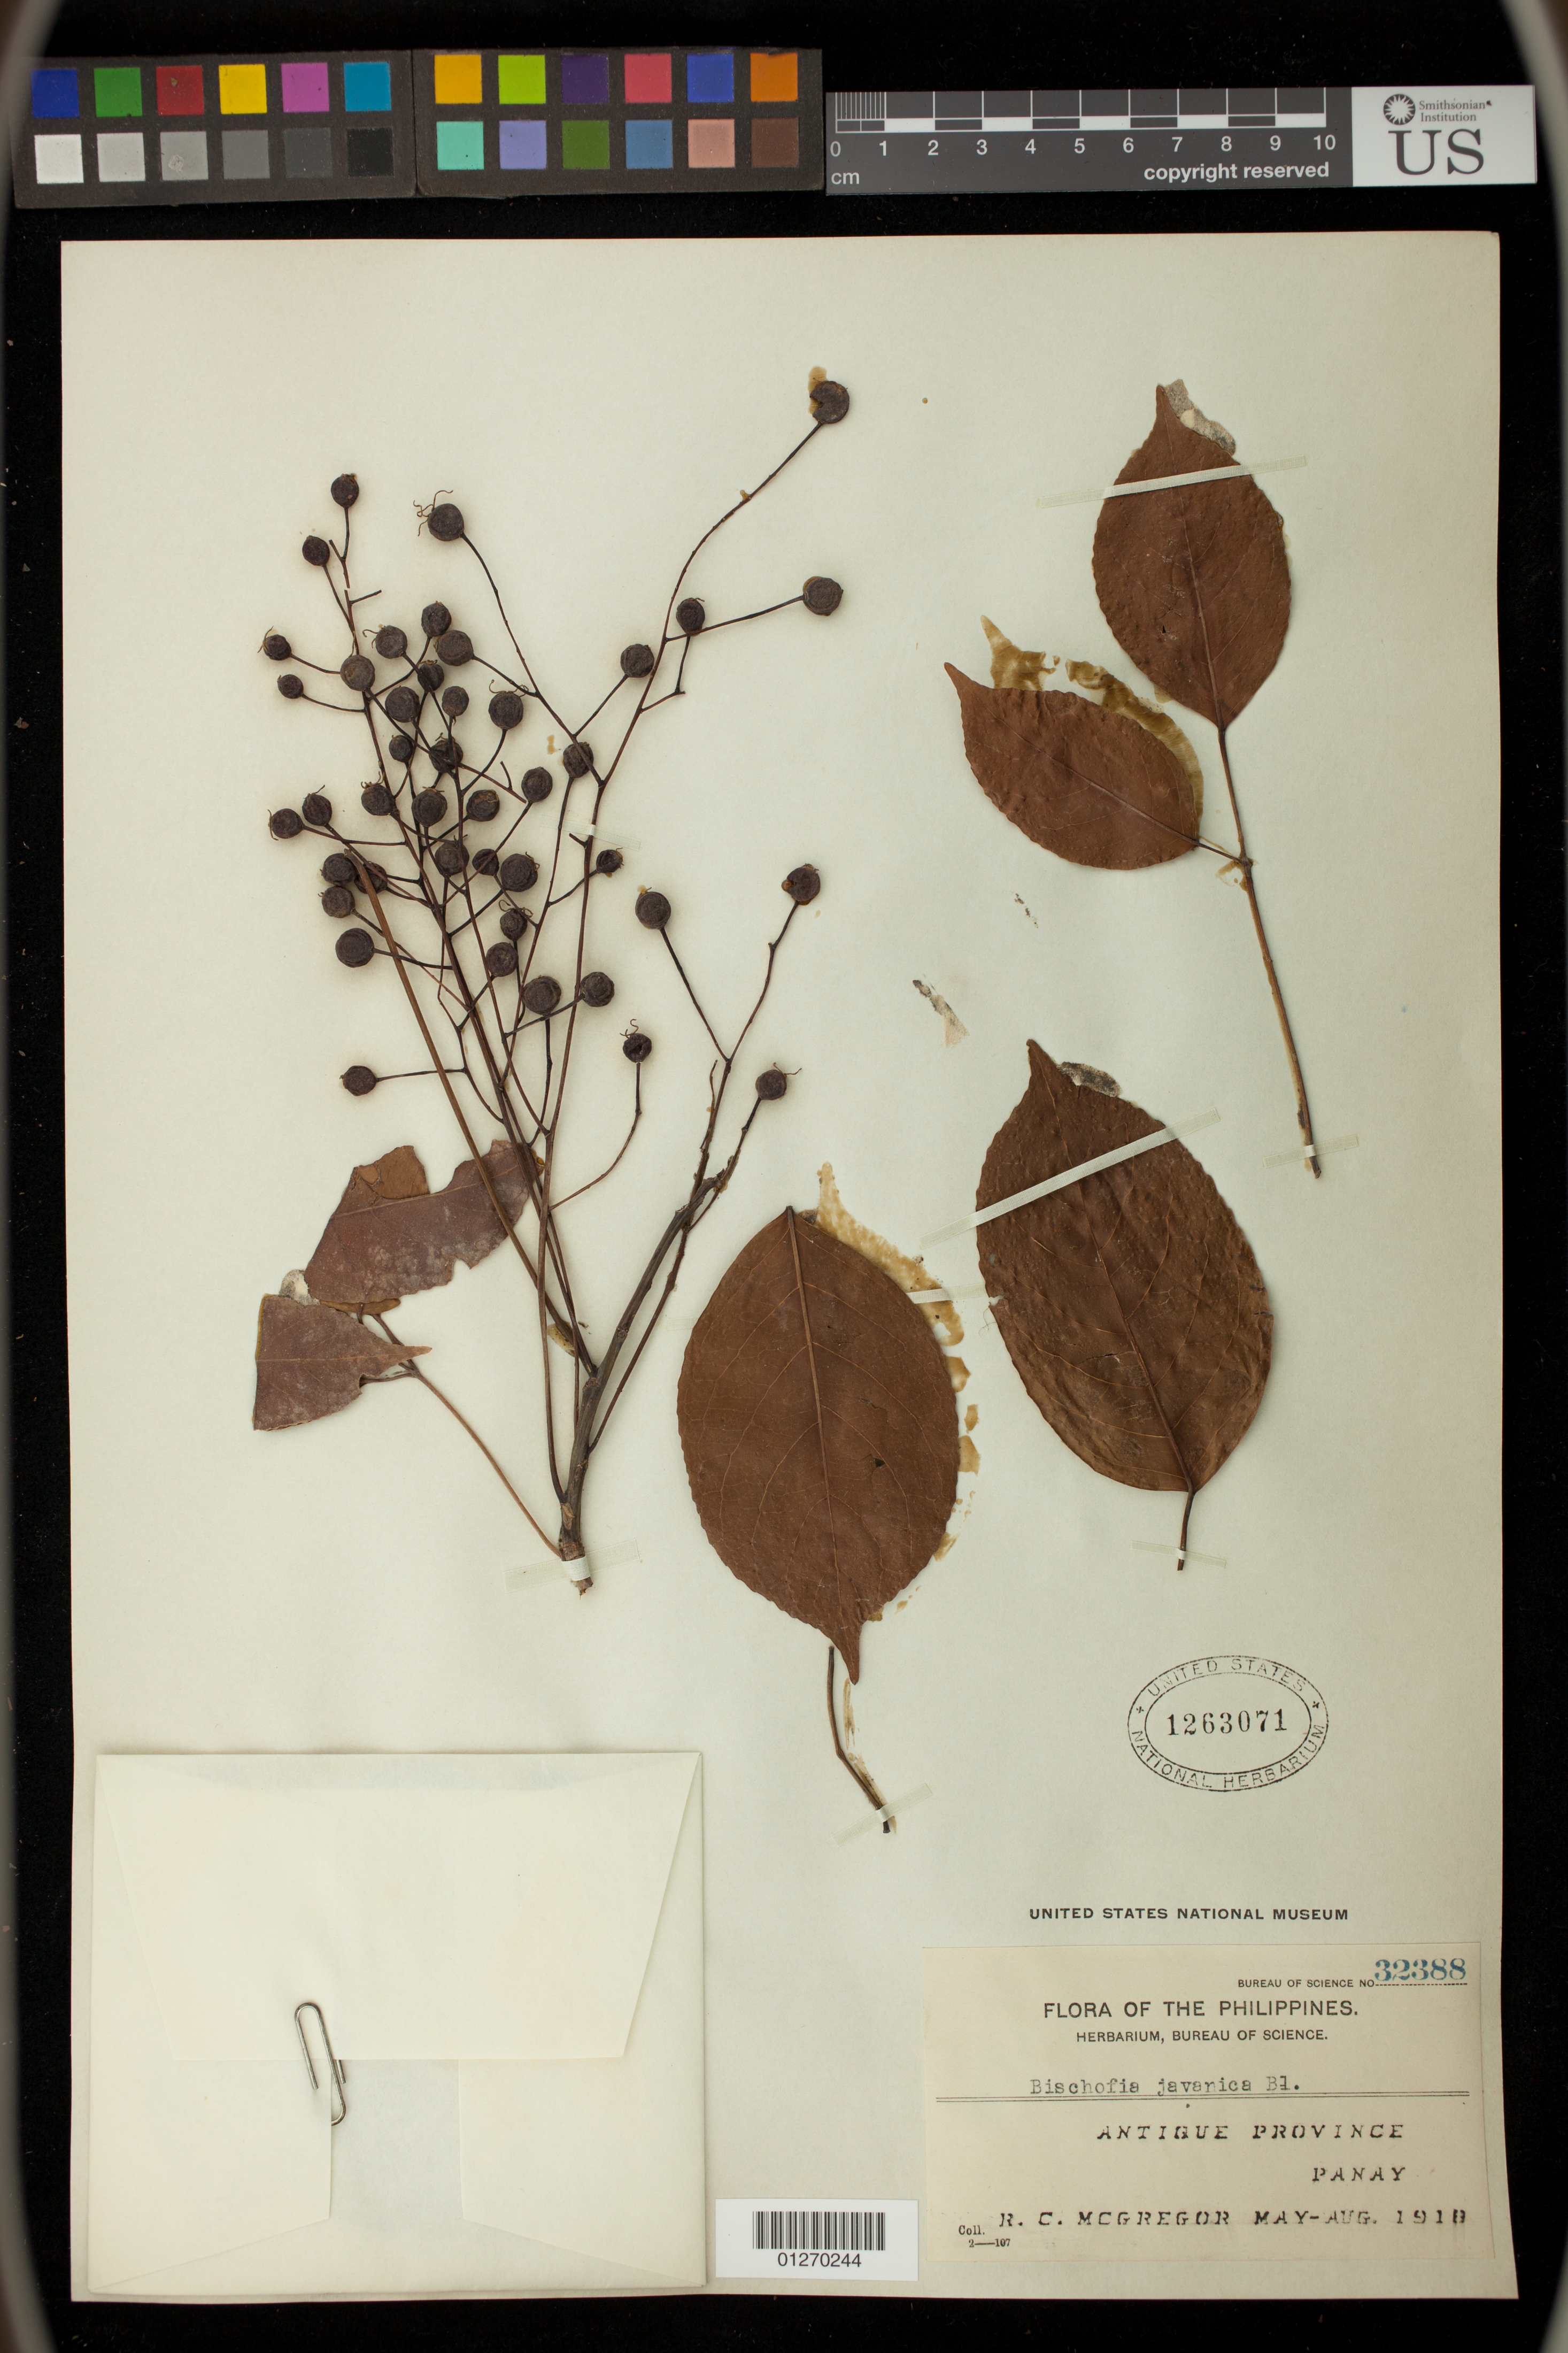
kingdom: Plantae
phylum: Tracheophyta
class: Magnoliopsida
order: Malpighiales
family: Phyllanthaceae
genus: Bischofia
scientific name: Bischofia javanica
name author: Blume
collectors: R. C. McGregor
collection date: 1918-05/1918-08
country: Philippines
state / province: Western Visayas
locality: Antique Province, Panay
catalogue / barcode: US 1263071